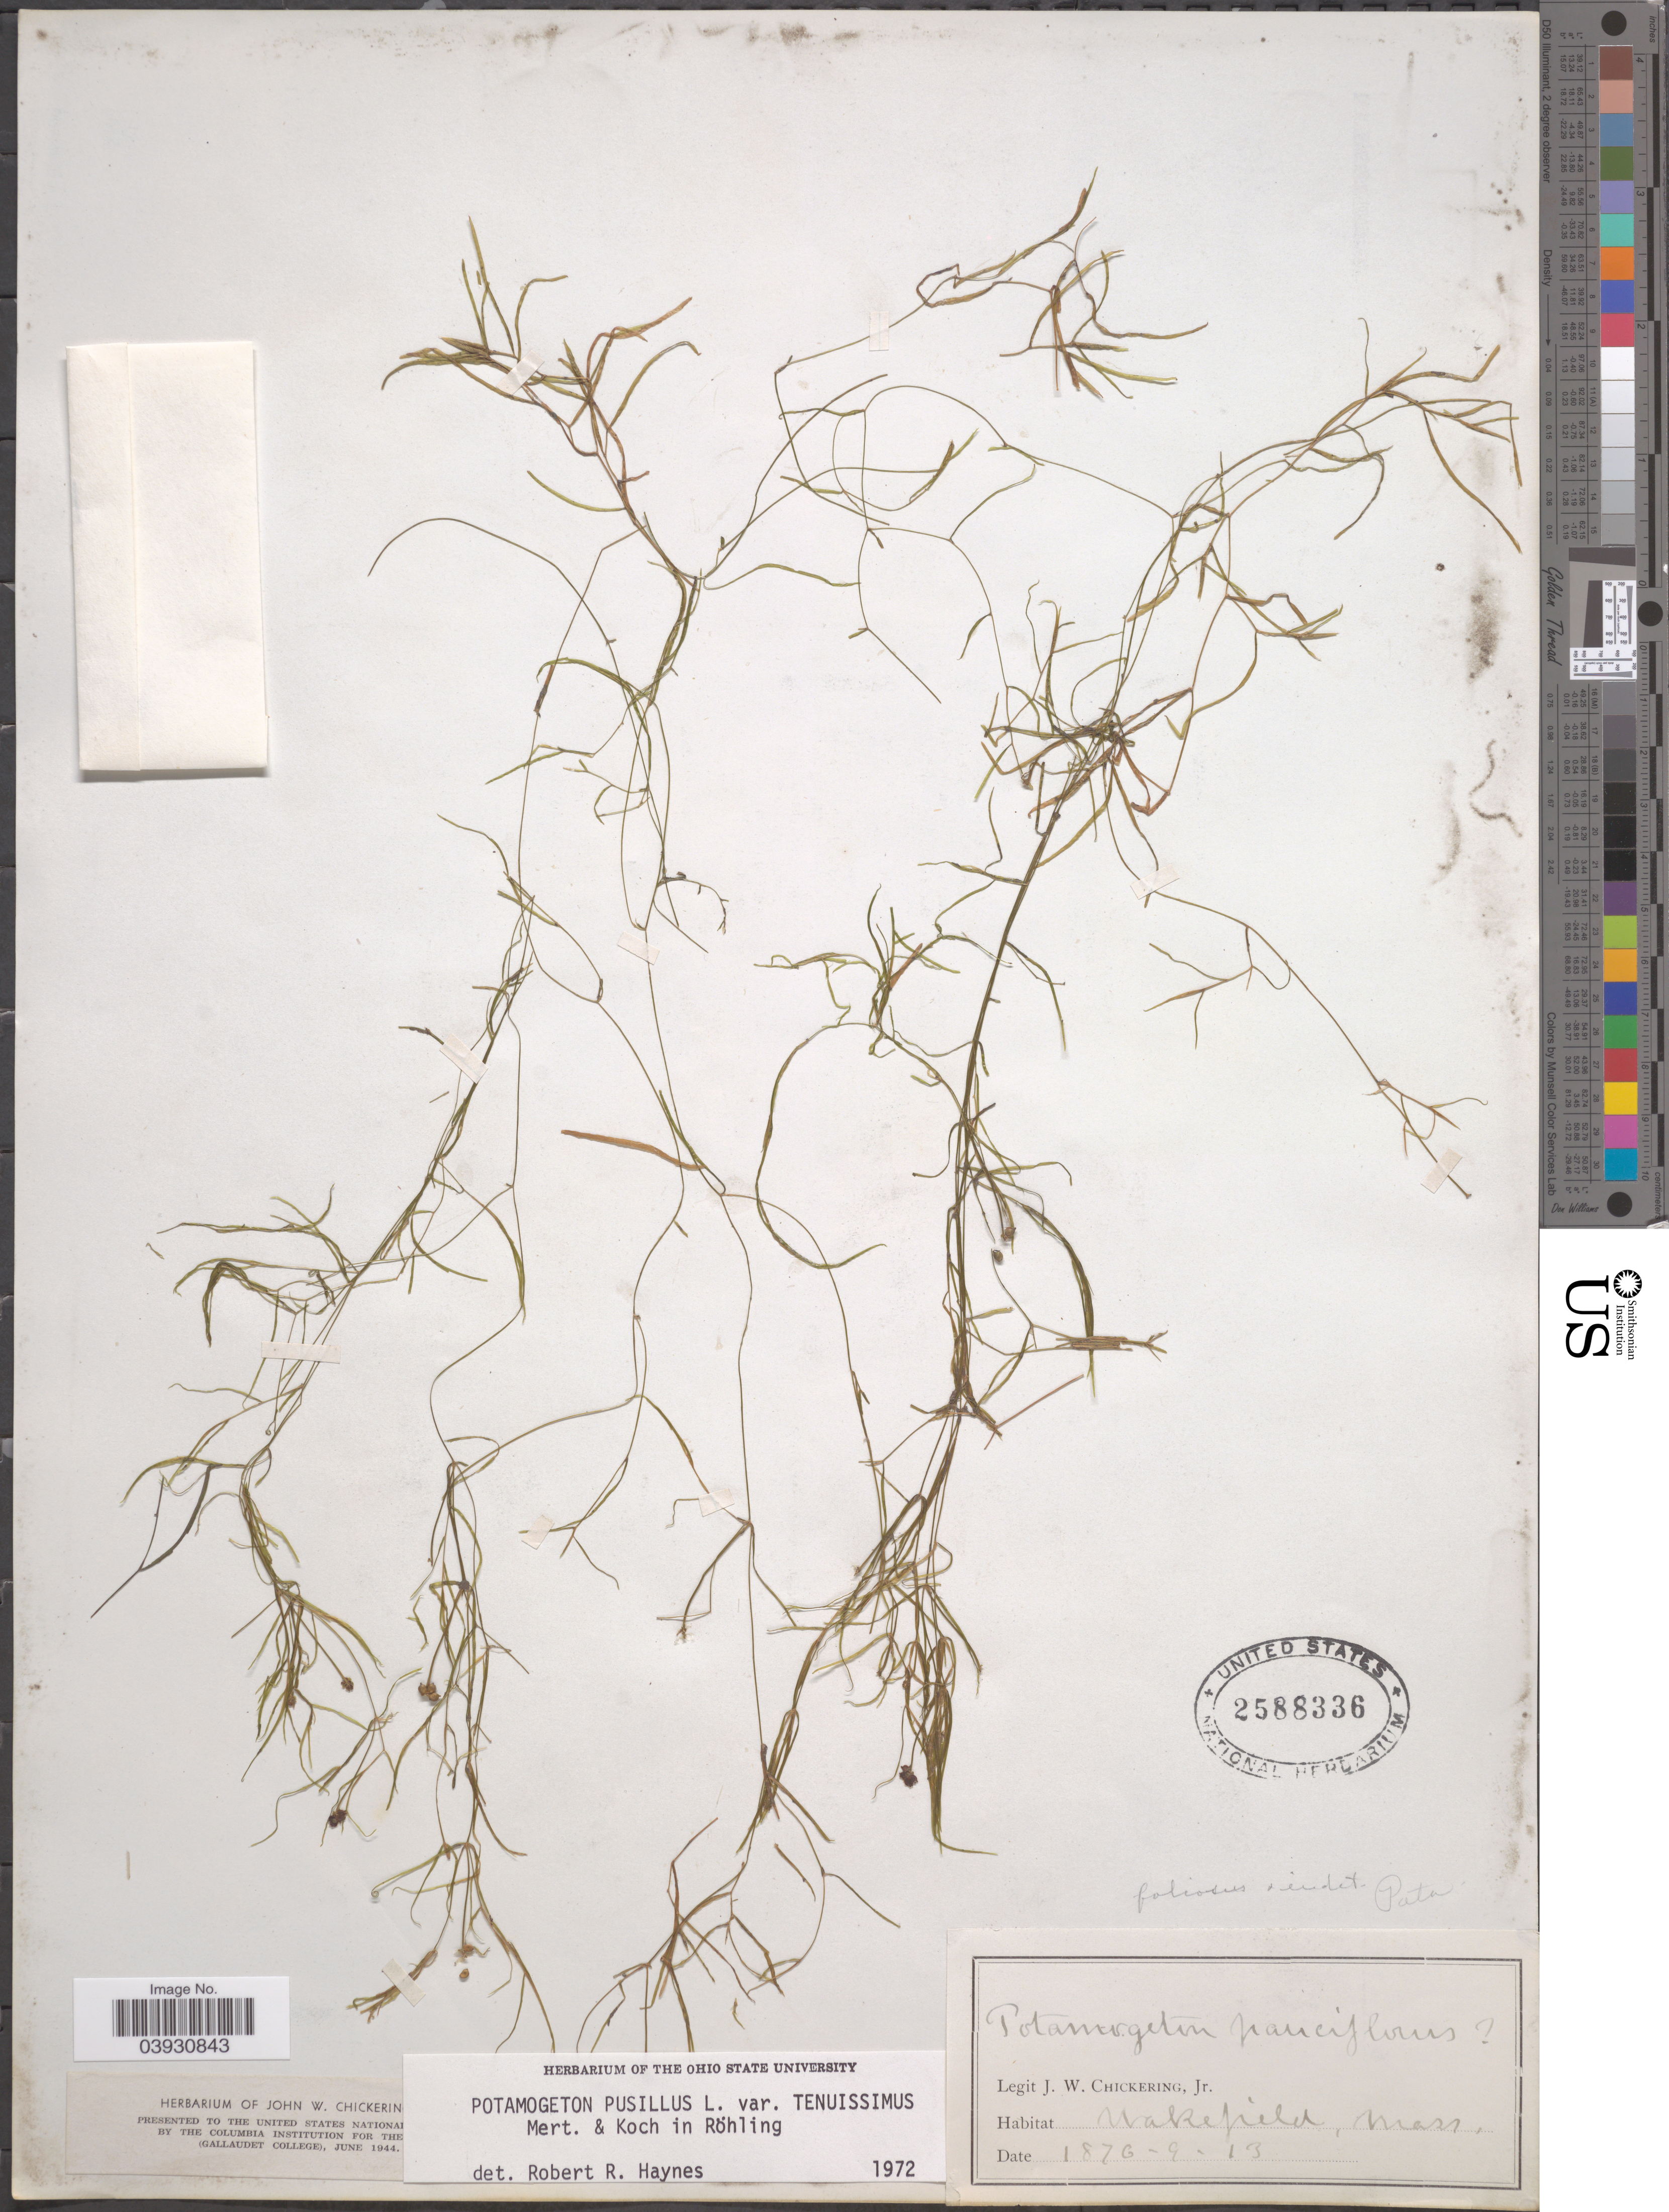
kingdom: Plantae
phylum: Tracheophyta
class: Liliopsida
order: Alismatales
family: Potamogetonaceae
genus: Potamogeton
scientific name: Potamogeton pusillus subsp. tenuissimus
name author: Mert. & W.D.J. Koch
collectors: J. Chickering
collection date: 1876-09-13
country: United States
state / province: Massachusetts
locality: Wakefield.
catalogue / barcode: US 2588336